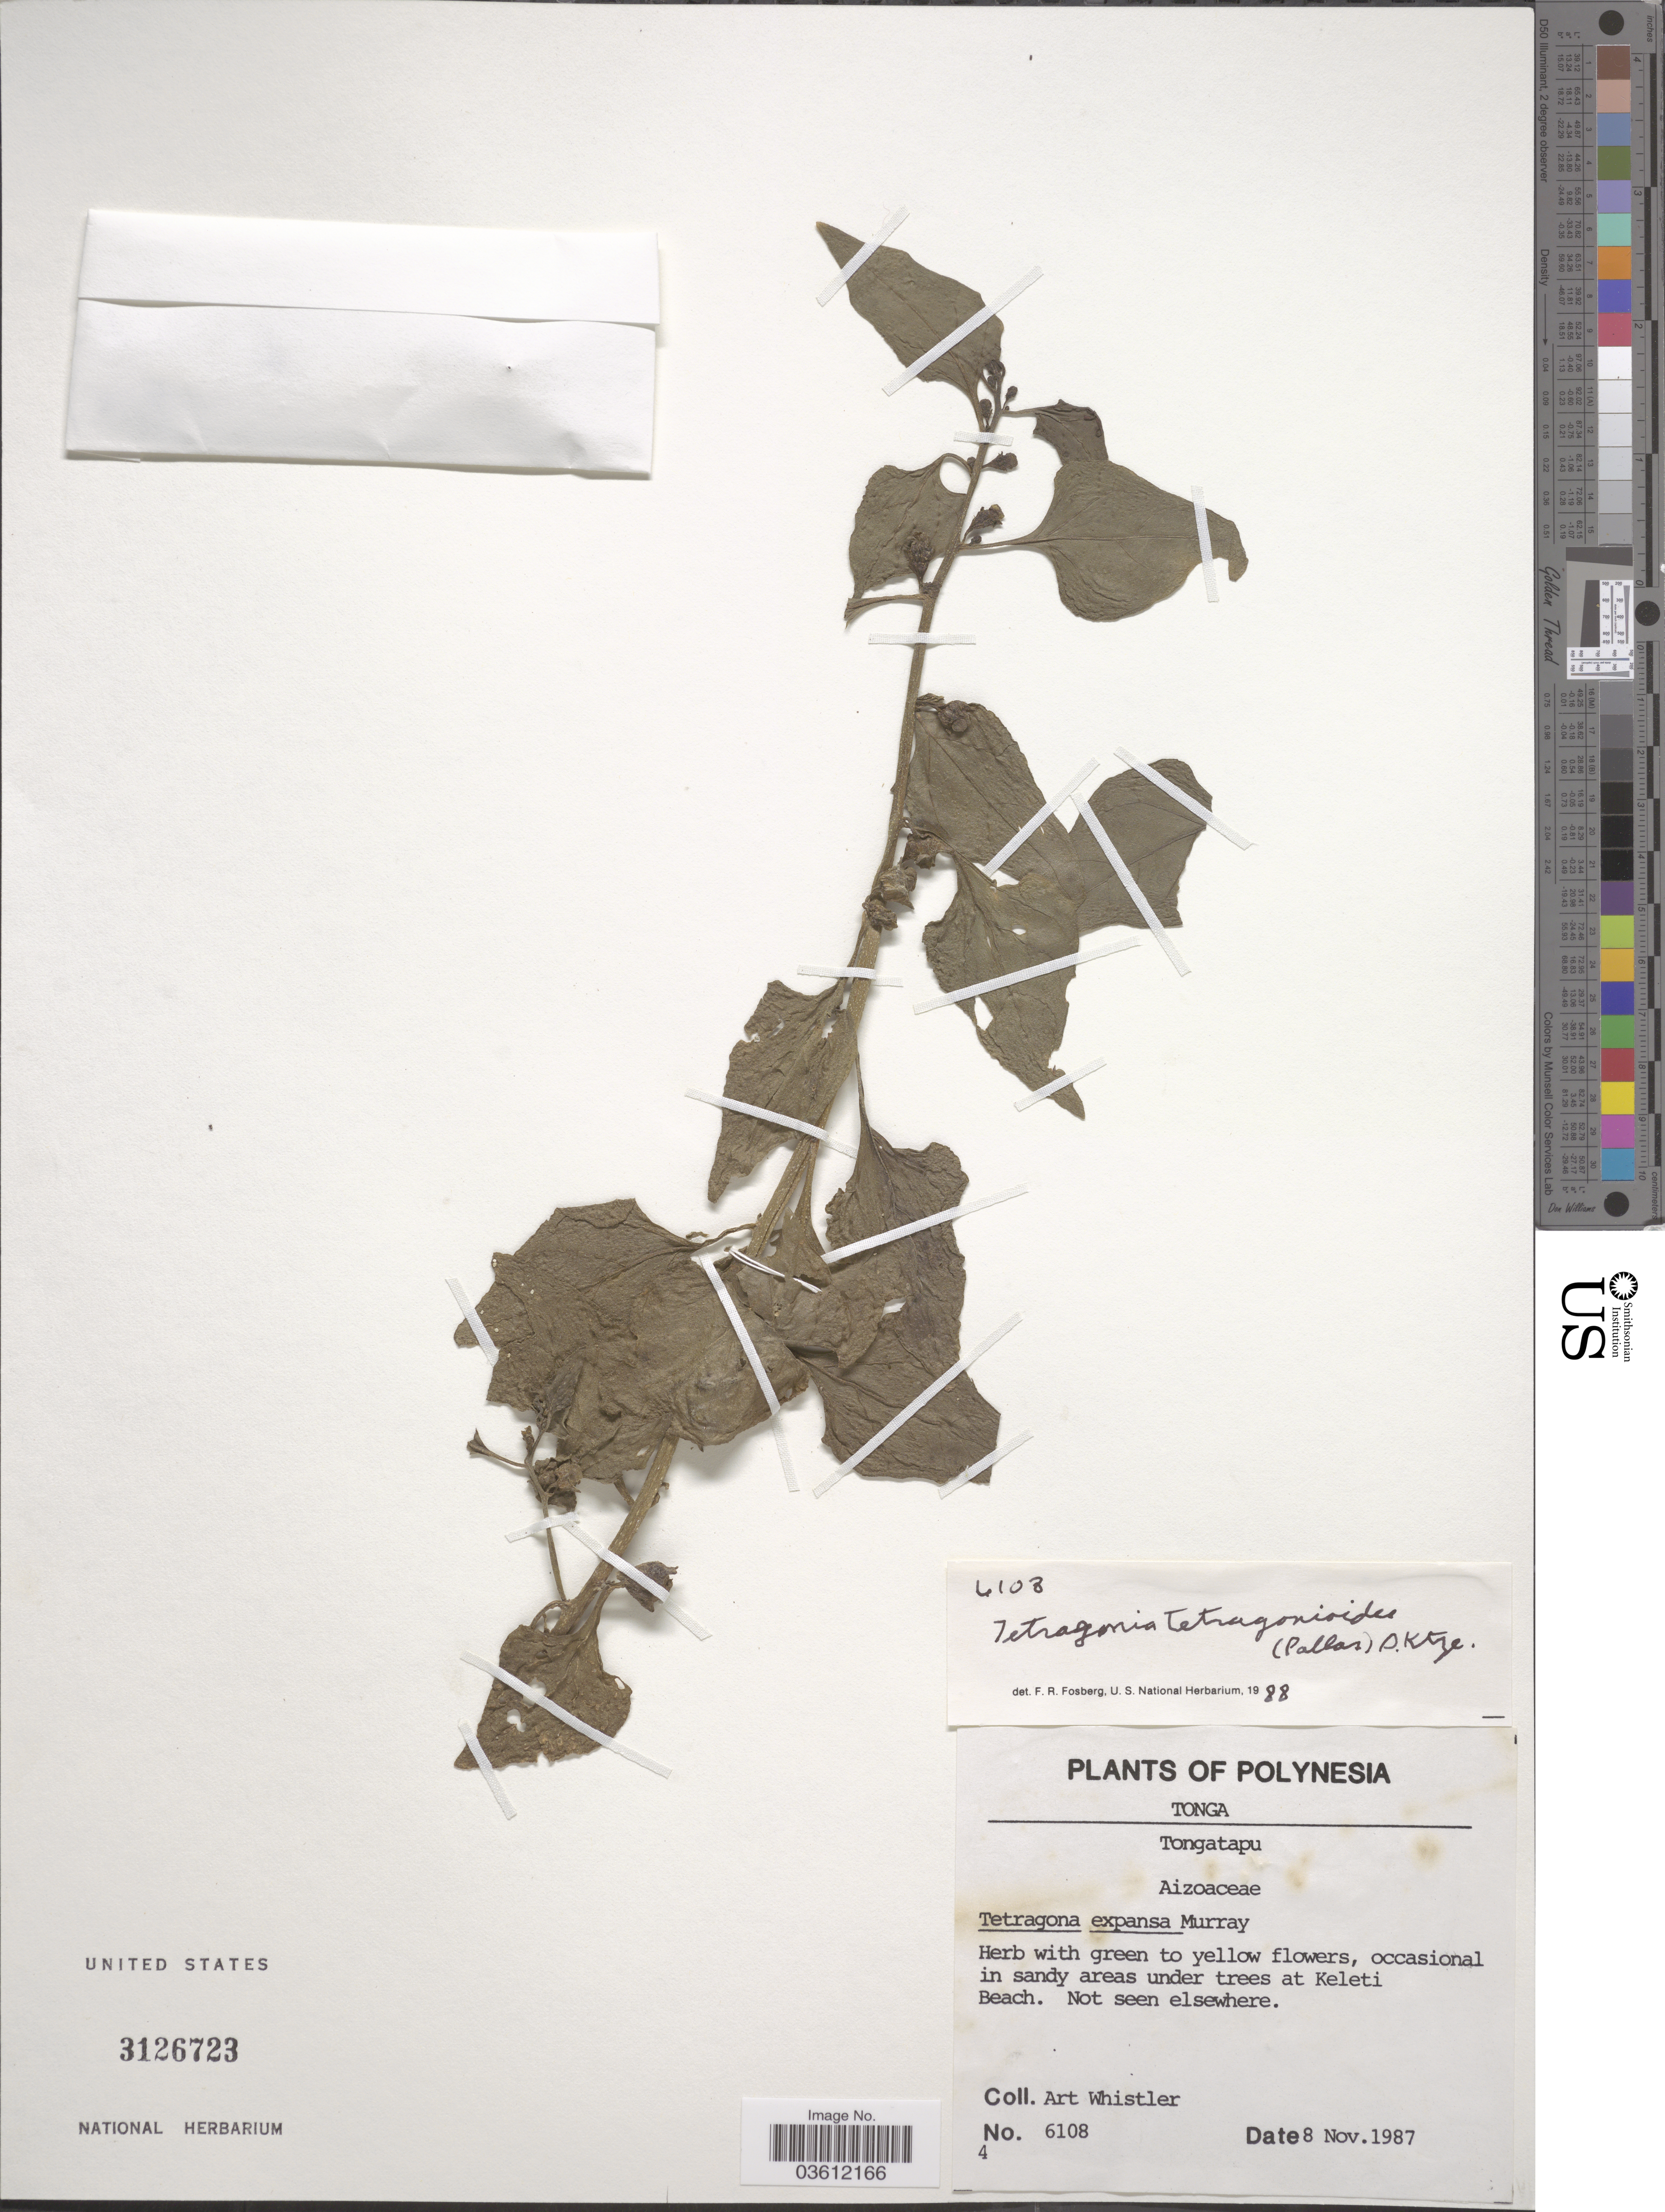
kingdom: Plantae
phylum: Tracheophyta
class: Magnoliopsida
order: Caryophyllales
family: Aizoaceae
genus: Tetragonia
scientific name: Tetragonia tetragonoides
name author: (Pall.) Kuntze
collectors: A. Whistler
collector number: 6108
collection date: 1987-11-08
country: Tonga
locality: Polynesia. Tongatapu. Keleti Beach.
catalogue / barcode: US 3126723